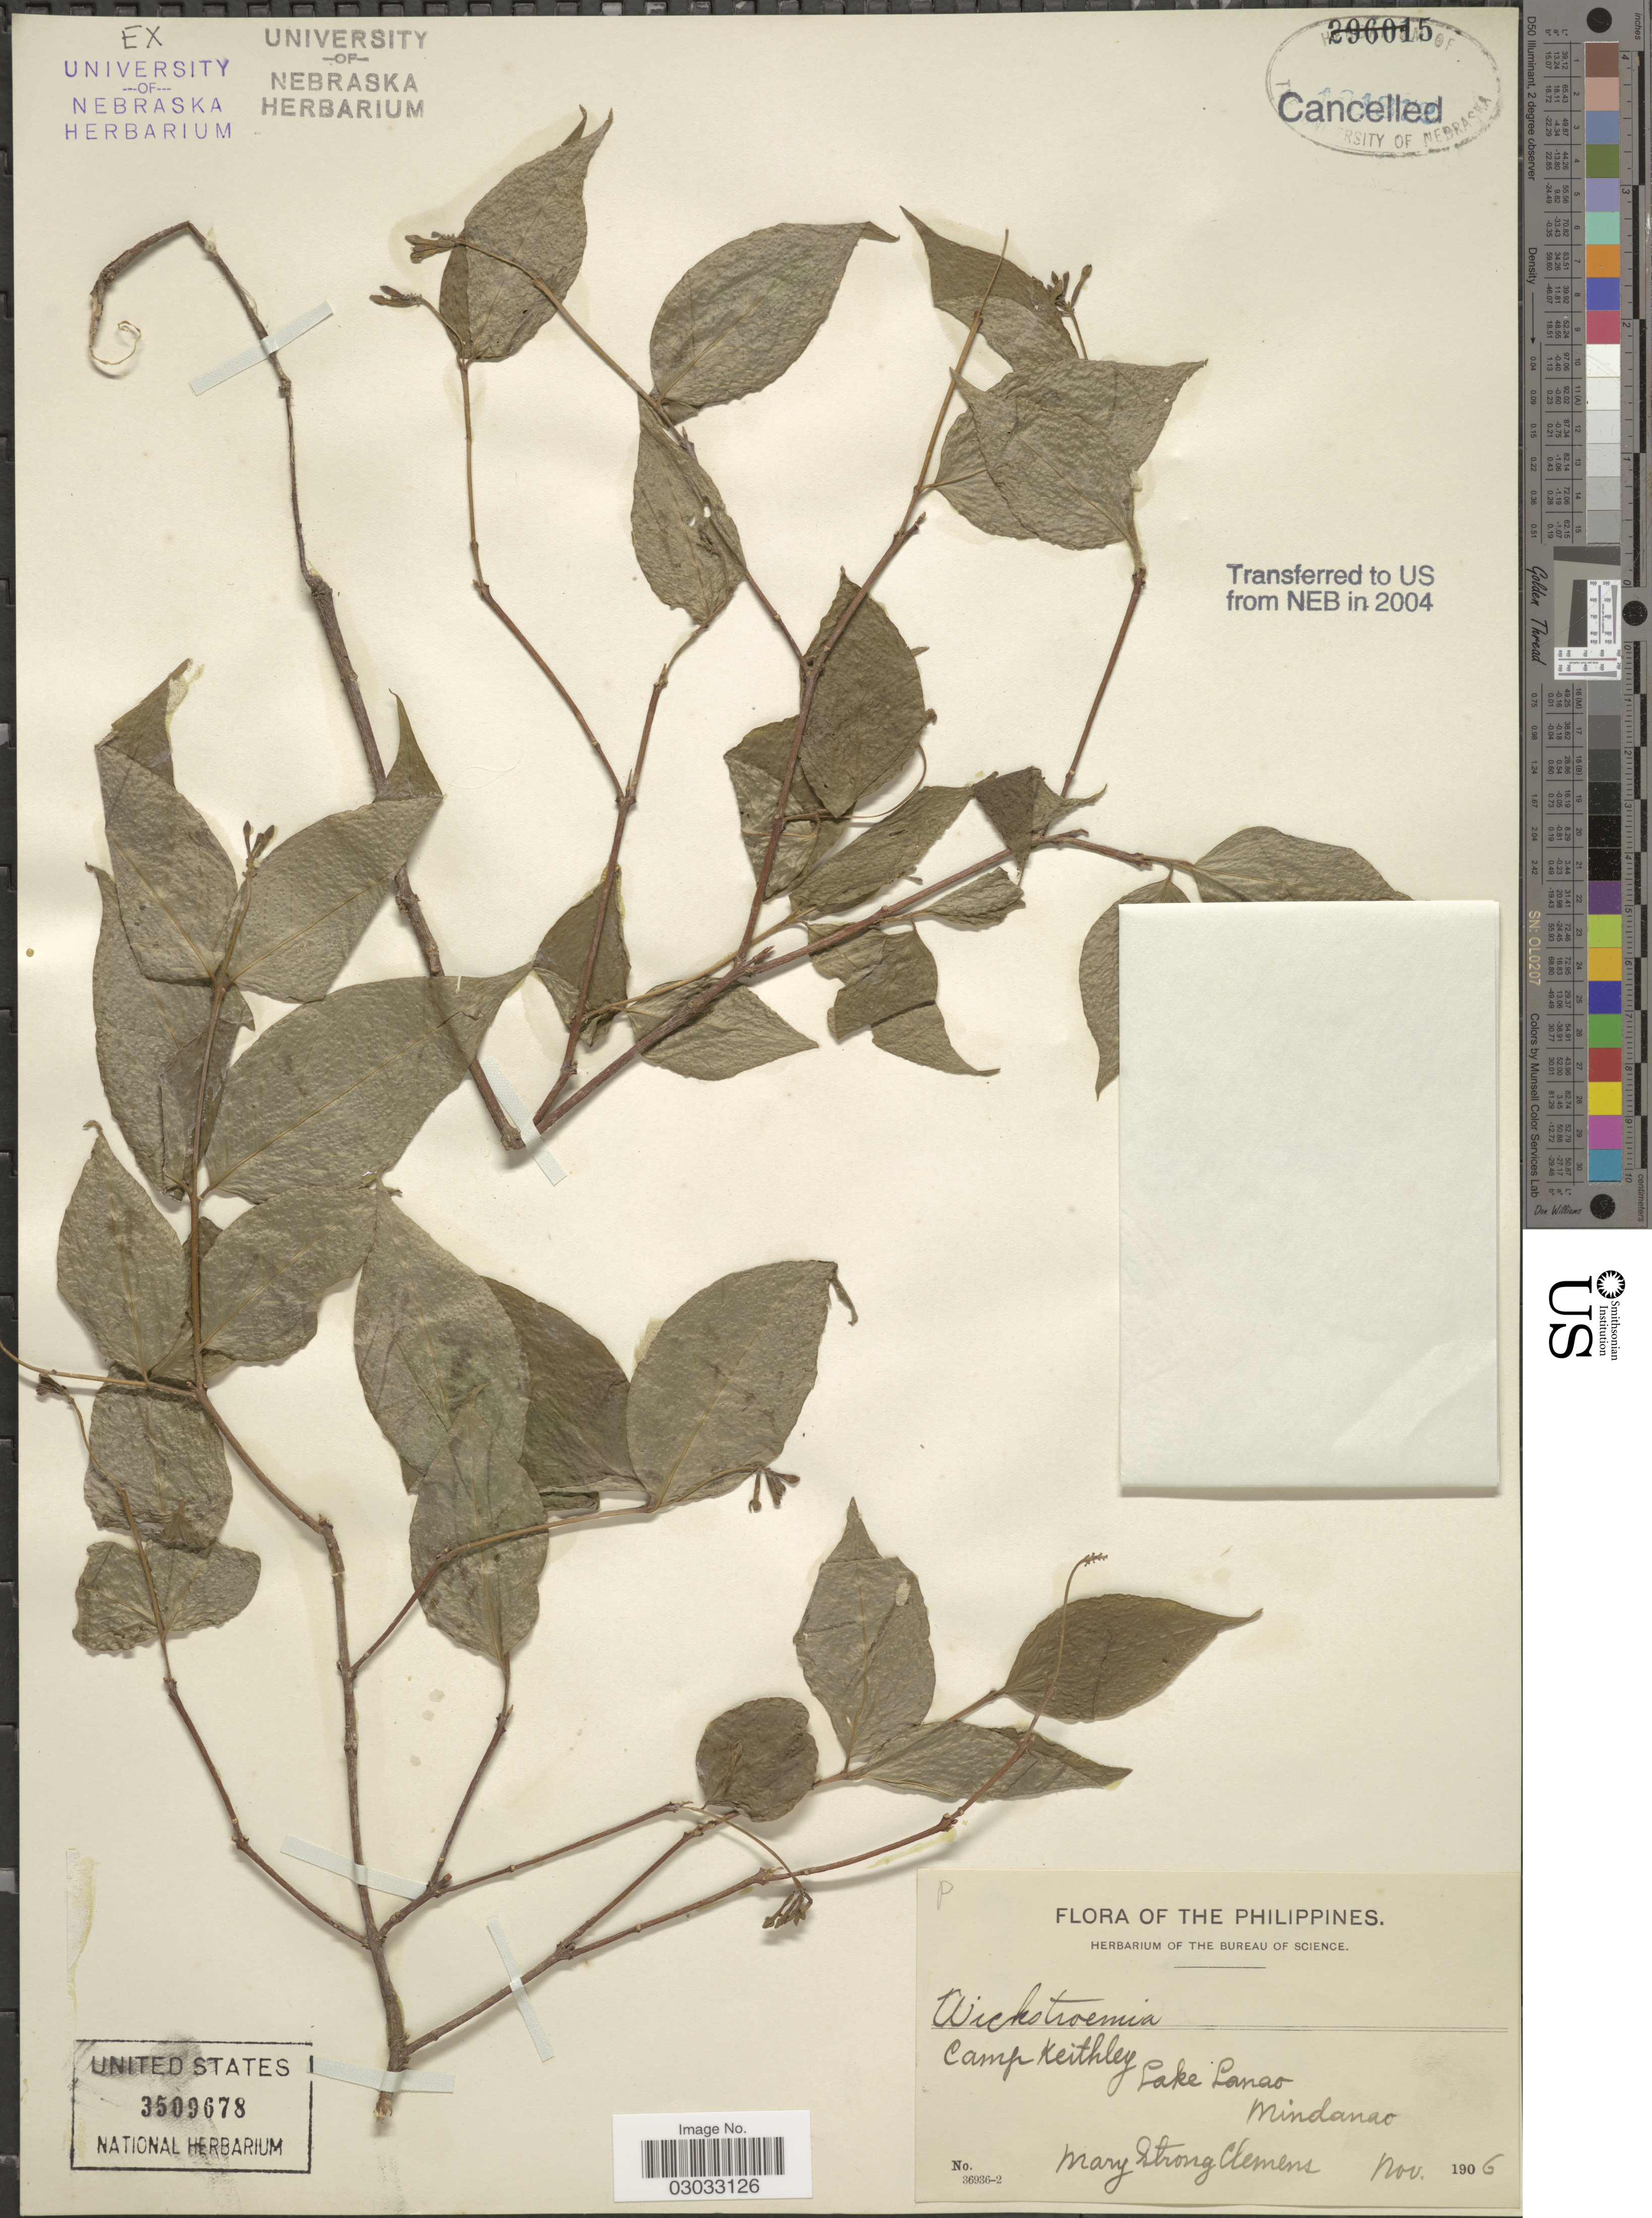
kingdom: Plantae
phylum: Tracheophyta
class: Magnoliopsida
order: Malvales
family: Thymelaeaceae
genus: Wikstroemia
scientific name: Wikstroemia sp.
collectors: M. S. Clemens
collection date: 1906-11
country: Philippines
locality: Camp Keithly, Lake Lanao, Mindanao.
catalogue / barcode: US 3509678